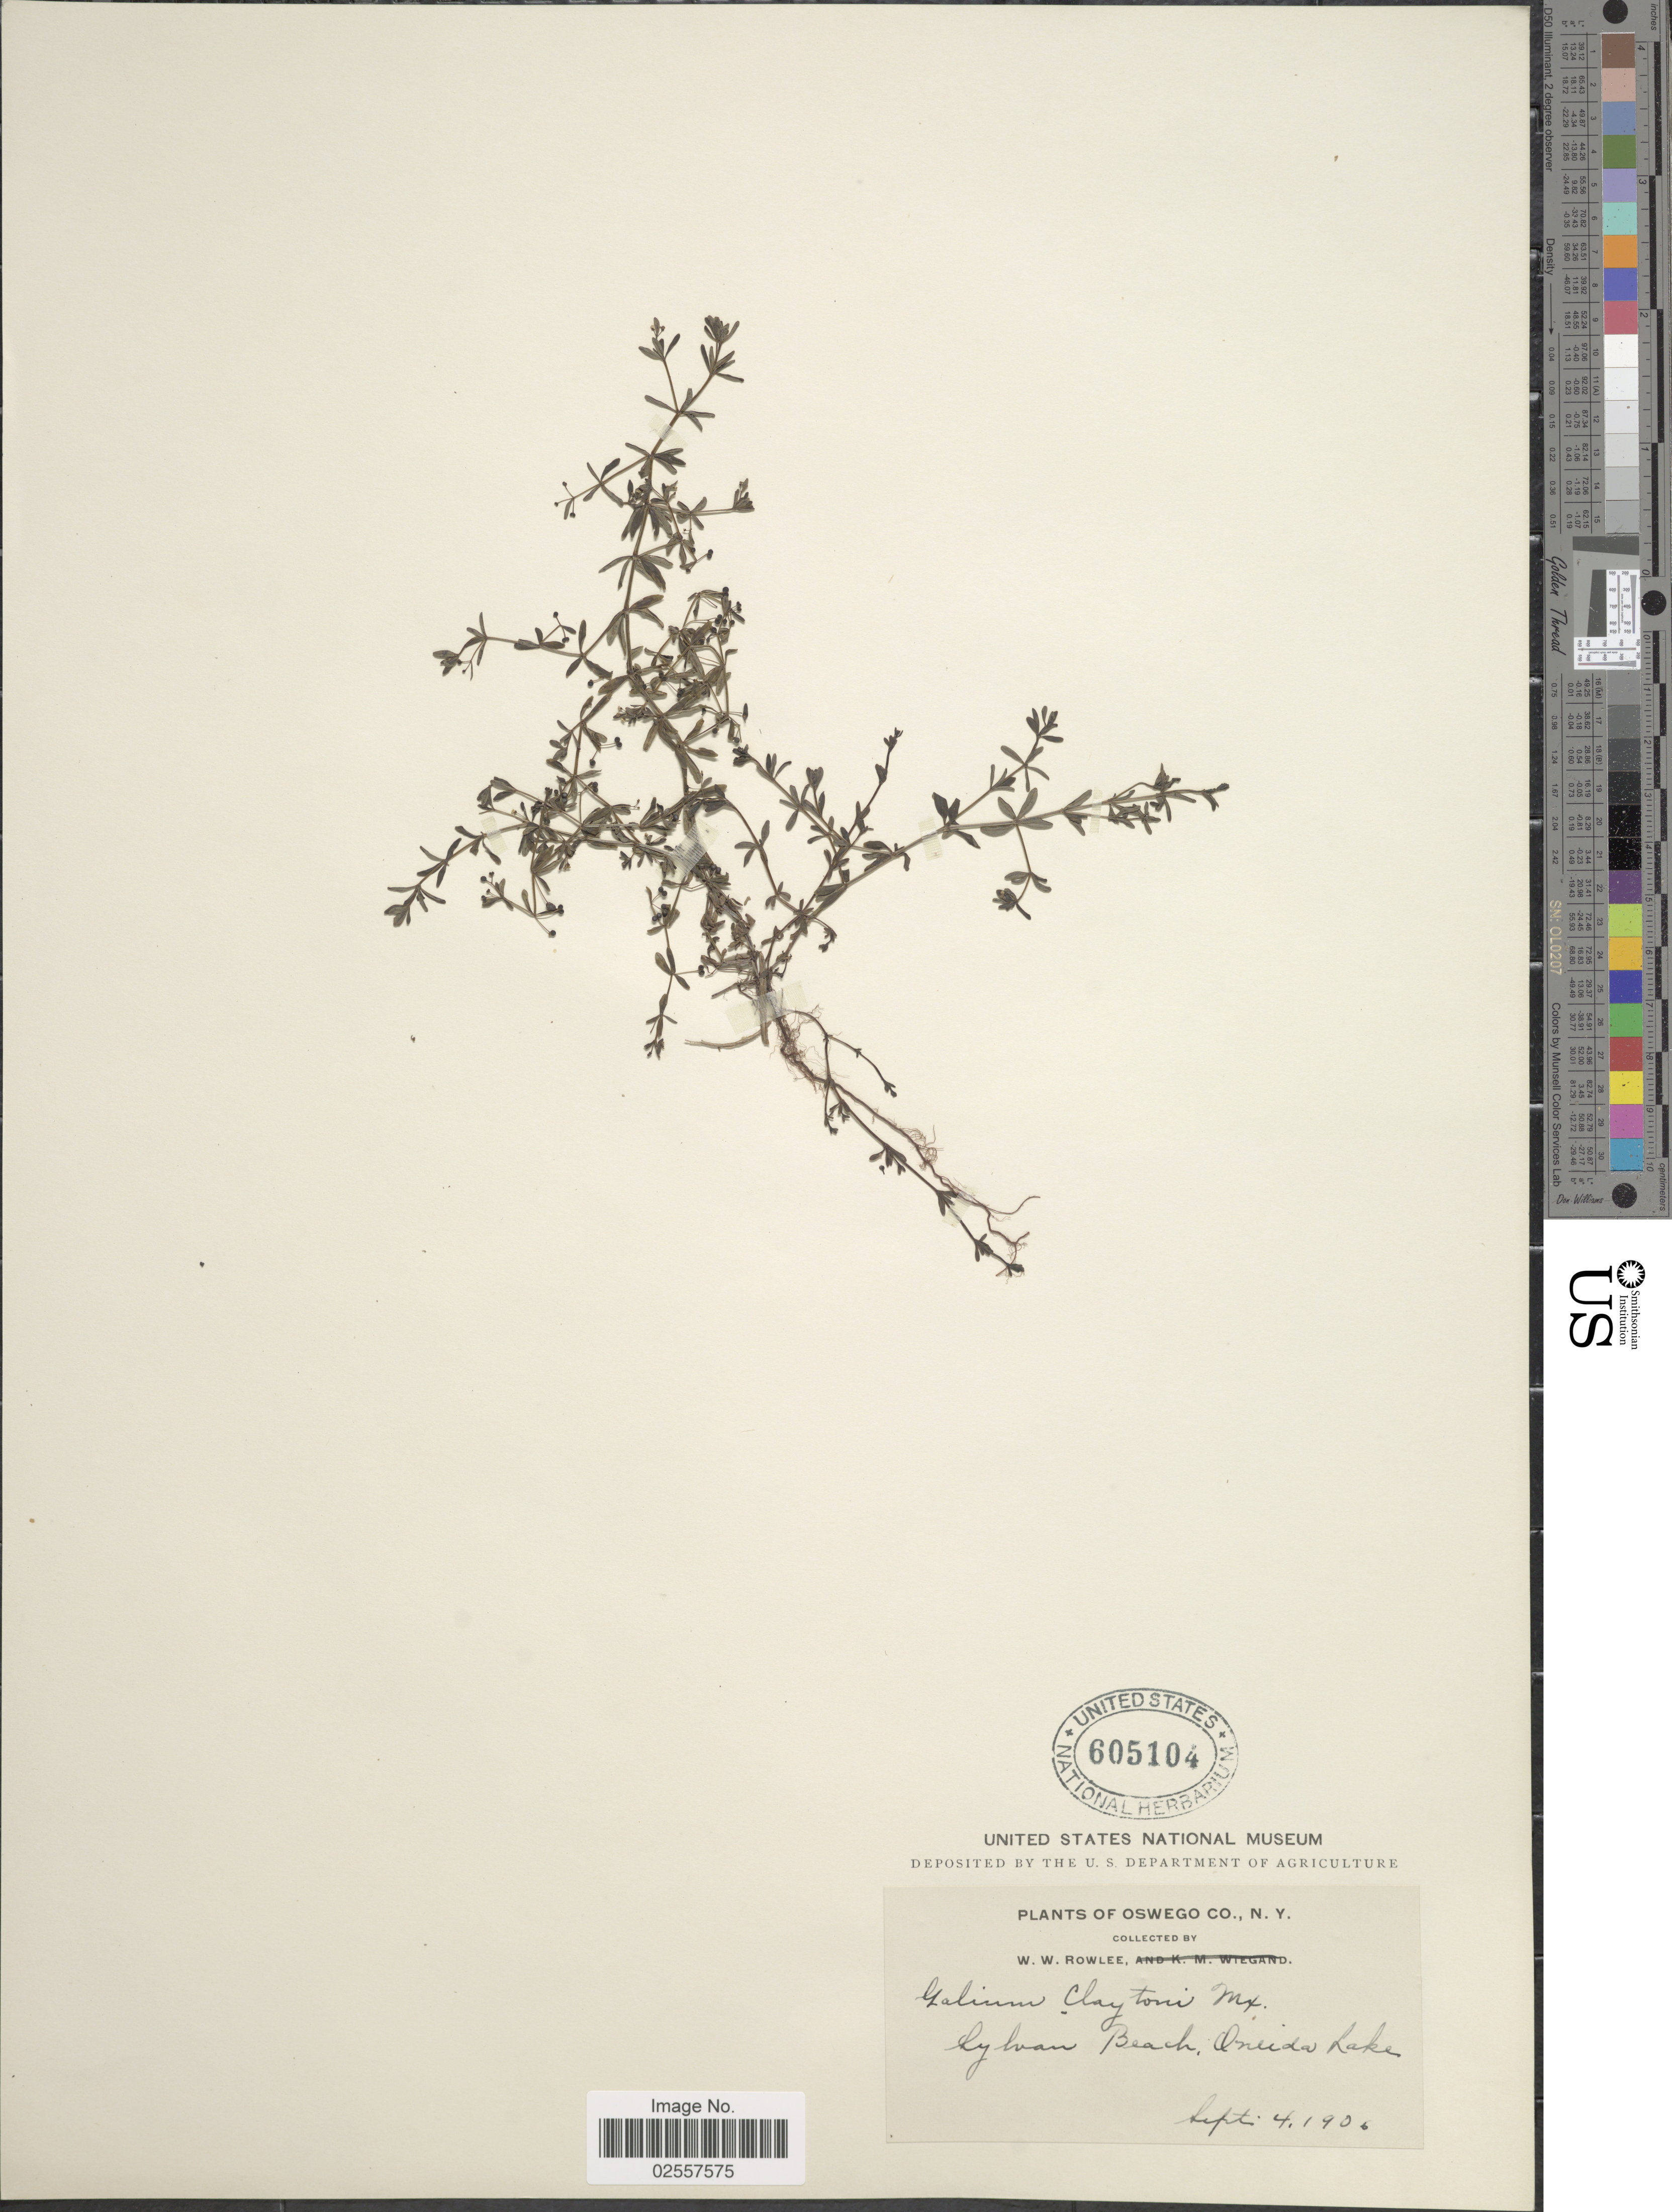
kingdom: Plantae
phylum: Tracheophyta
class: Magnoliopsida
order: Gentianales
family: Rubiaceae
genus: Galium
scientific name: Galium claytoni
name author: Michx.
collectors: W. W. Rowlee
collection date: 1906-09-04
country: United States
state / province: New York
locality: Oswego, Sylvan Beach, Oneida Lake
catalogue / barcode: US 605104